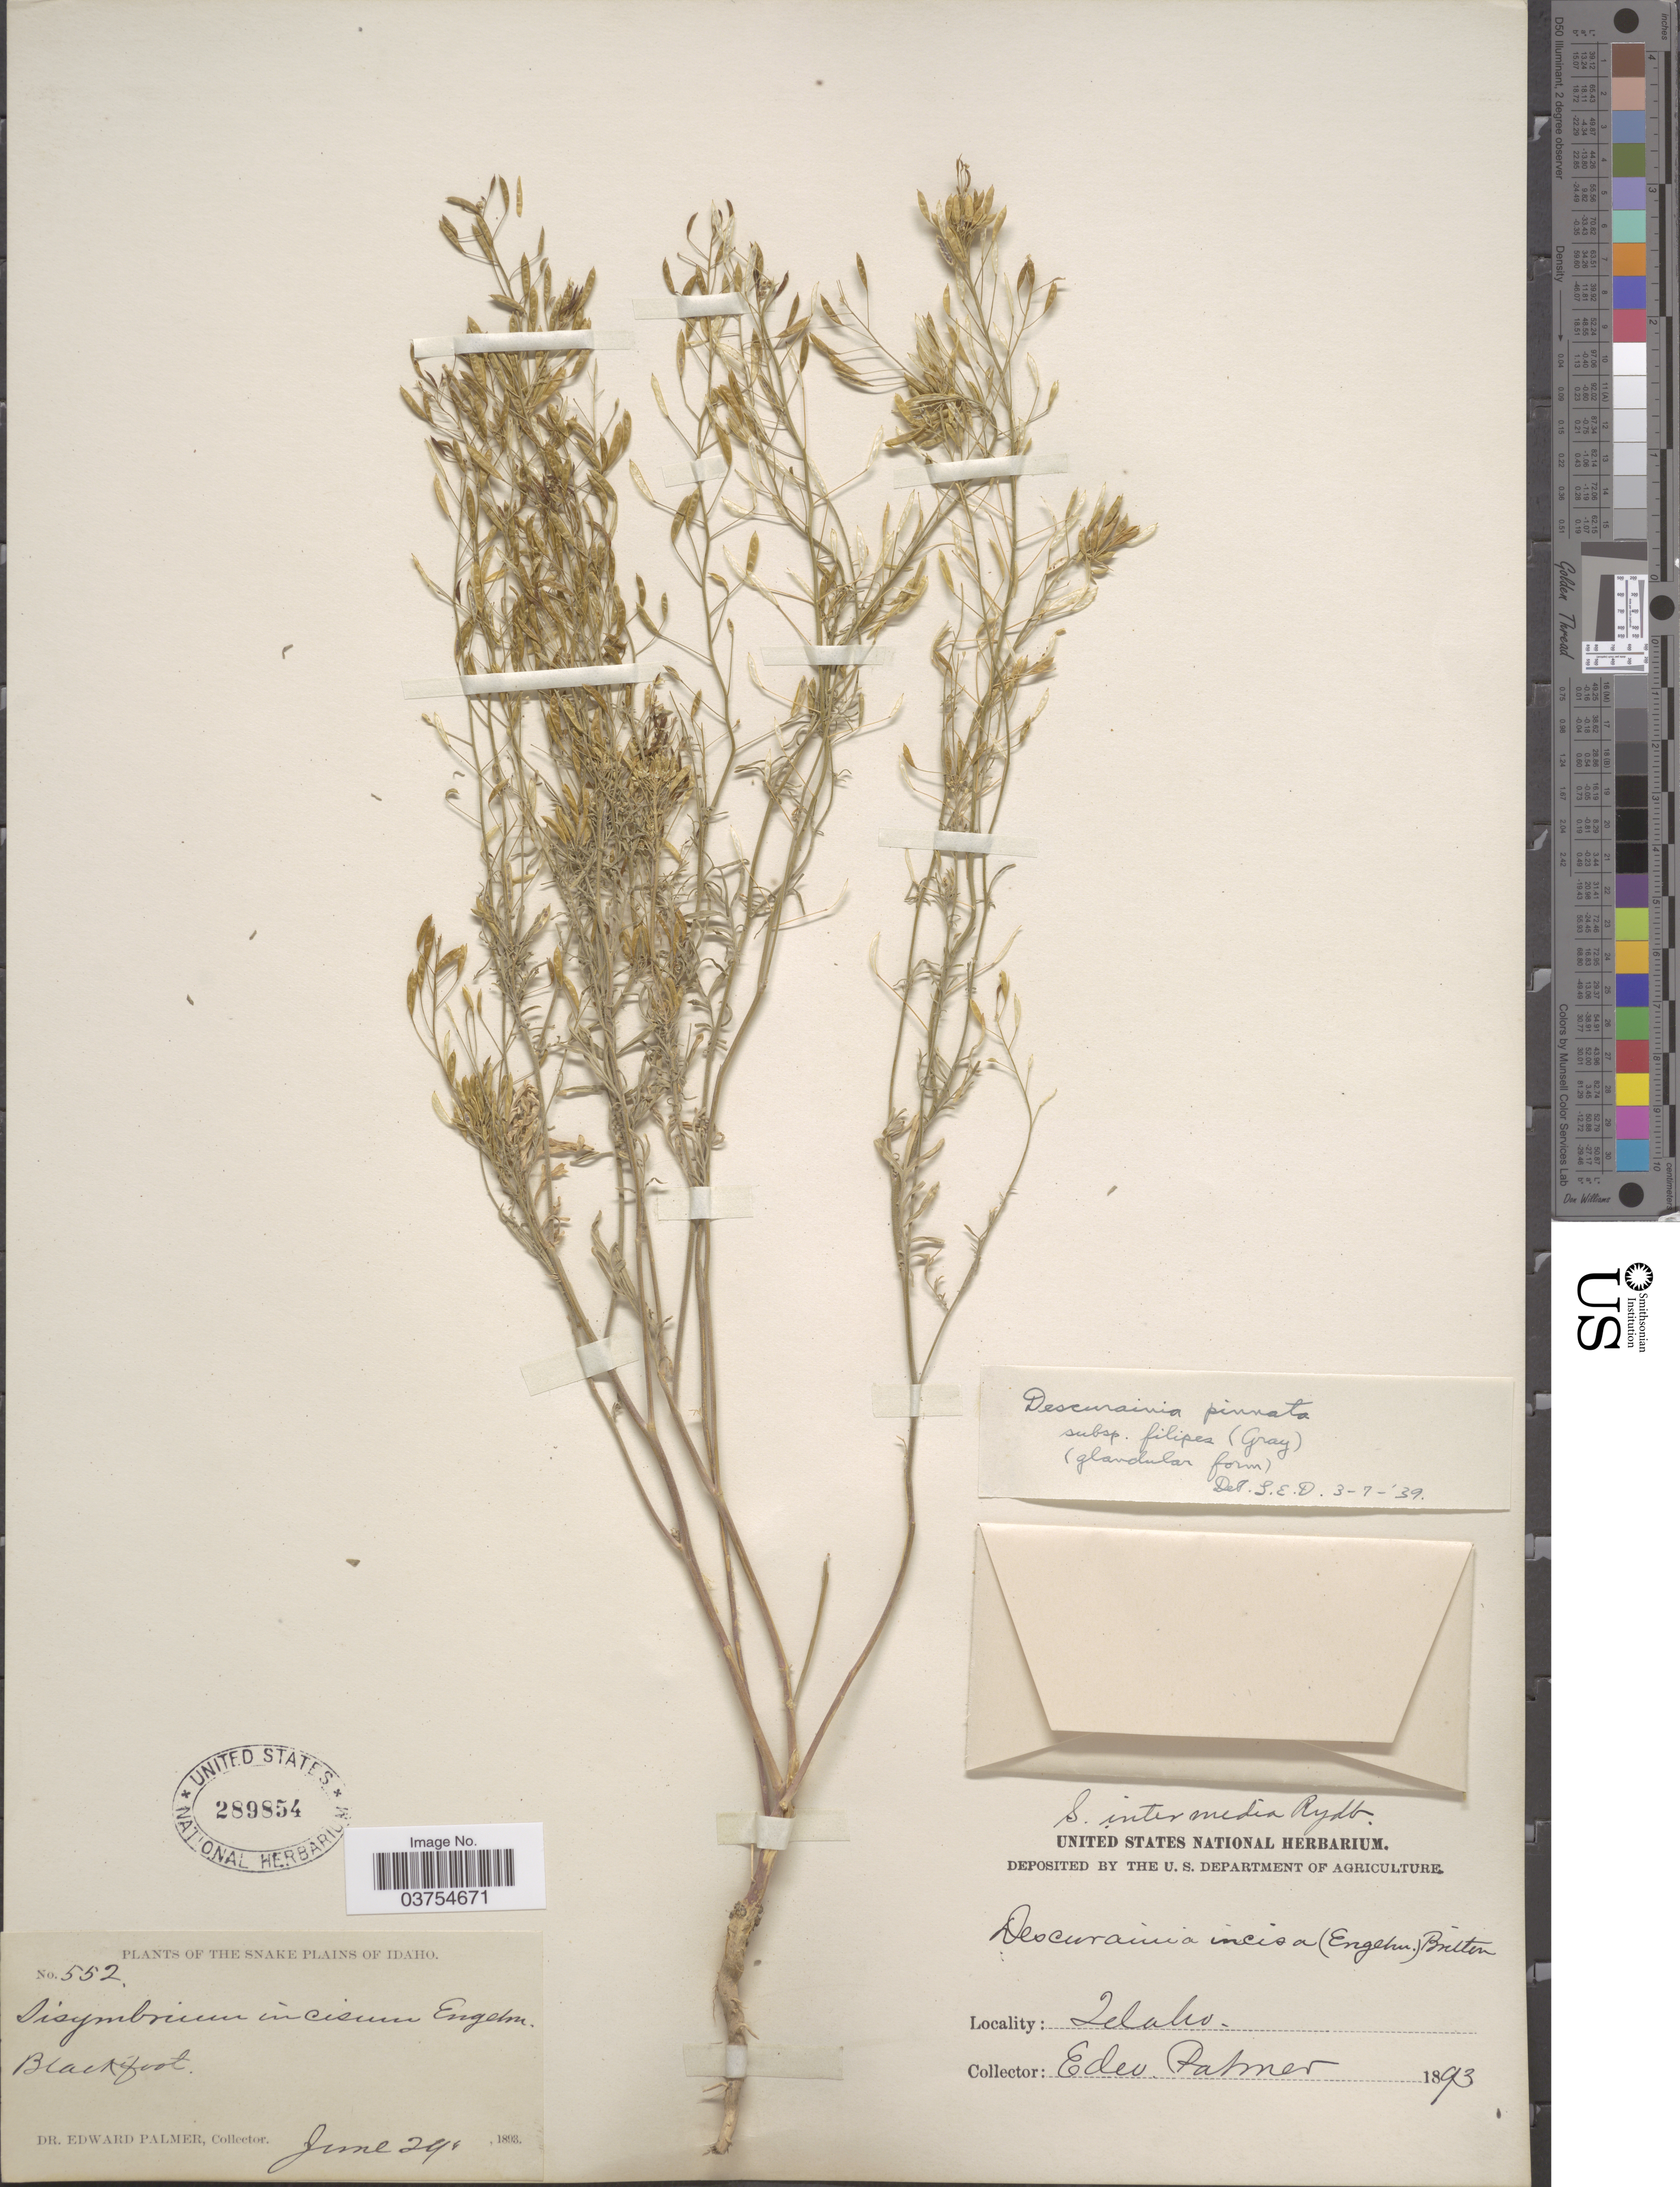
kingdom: Plantae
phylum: Tracheophyta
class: Magnoliopsida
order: Brassicales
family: Brassicaceae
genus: Descurainia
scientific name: Descurainia pinnata subsp. filipes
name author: (A. Gray) Detling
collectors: E. Palmer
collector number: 552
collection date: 1893-06-24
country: United States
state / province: Idaho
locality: The Snake Plains of Idaho. Blackfoot.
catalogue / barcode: US 289854